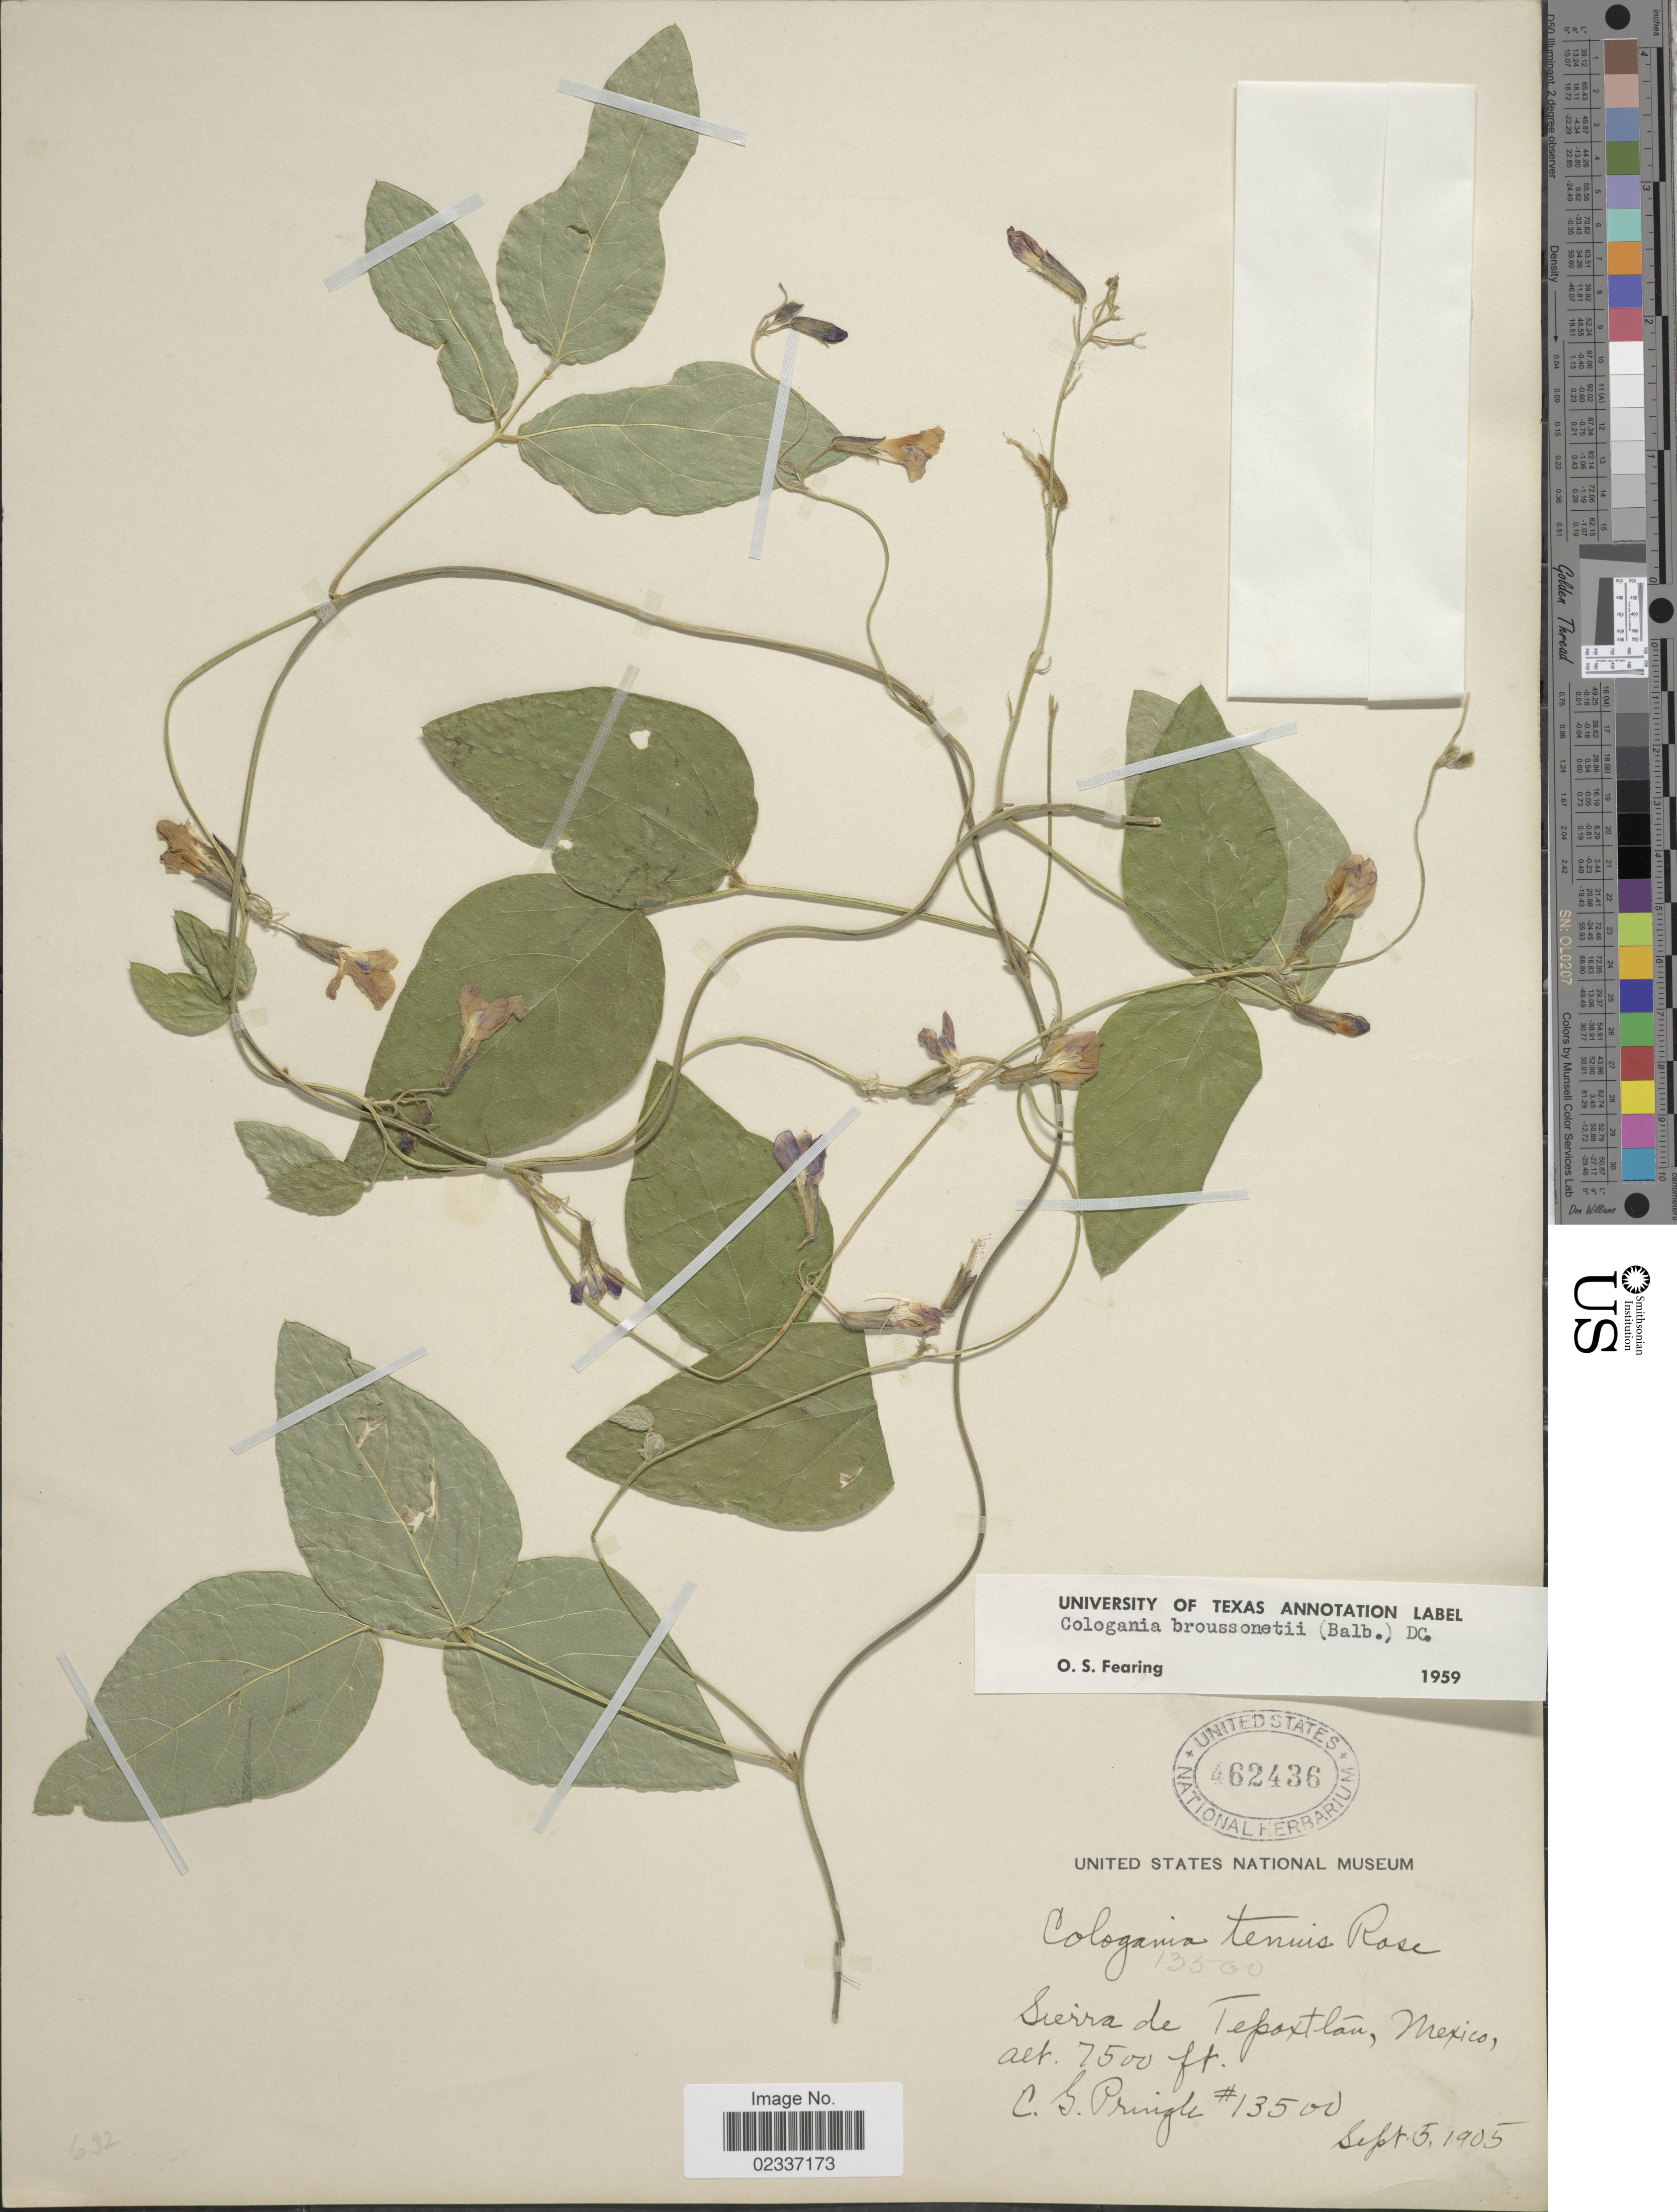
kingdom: Plantae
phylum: Tracheophyta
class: Magnoliopsida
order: Fabales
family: Fabaceae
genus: Cologania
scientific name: Cologania broussonetii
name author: (Balb.) DC.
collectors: C. G. Pringle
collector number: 13500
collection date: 1905-09-05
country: Mexico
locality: Sierra de Tepoxtlán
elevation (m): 2286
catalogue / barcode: US 462436